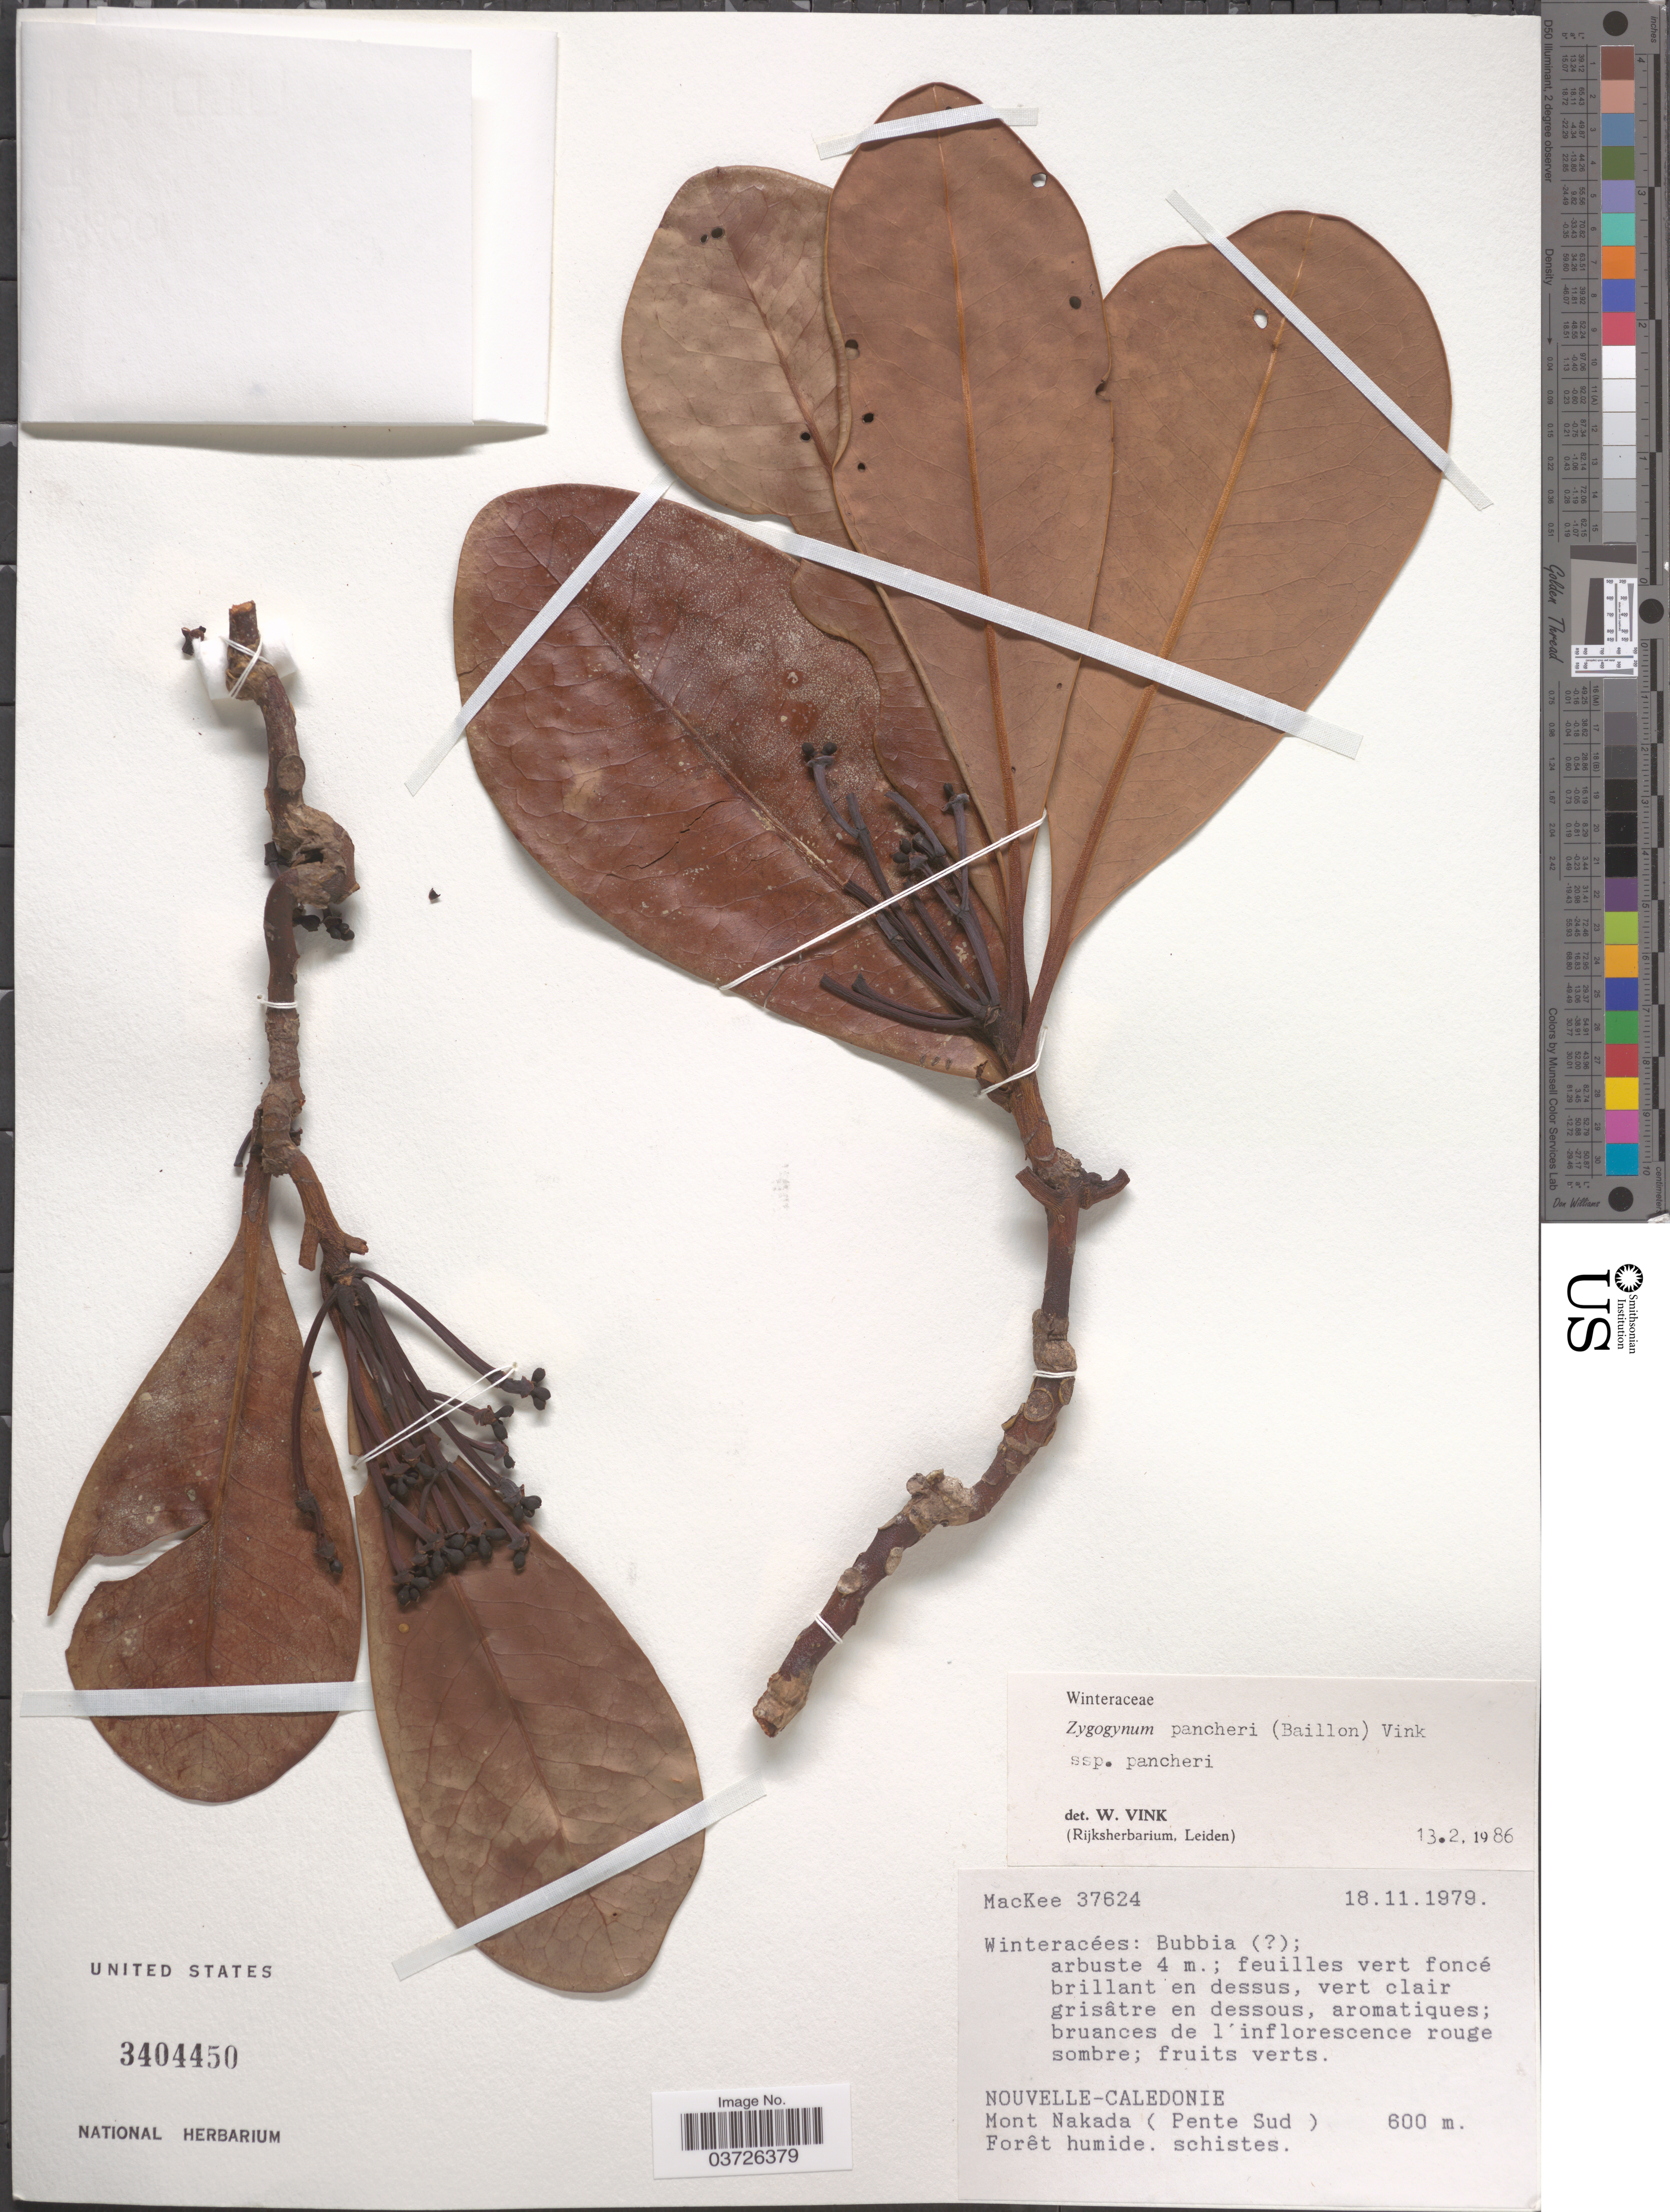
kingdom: Plantae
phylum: Tracheophyta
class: Magnoliopsida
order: Canellales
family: Winteraceae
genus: Zygogynum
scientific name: Zygogynum pancheri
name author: (Baill.) Vink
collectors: MacKee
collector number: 37624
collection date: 1979-11-18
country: New Caledonia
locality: Mont Nakada (Pente Sud).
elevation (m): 600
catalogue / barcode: US 3404450